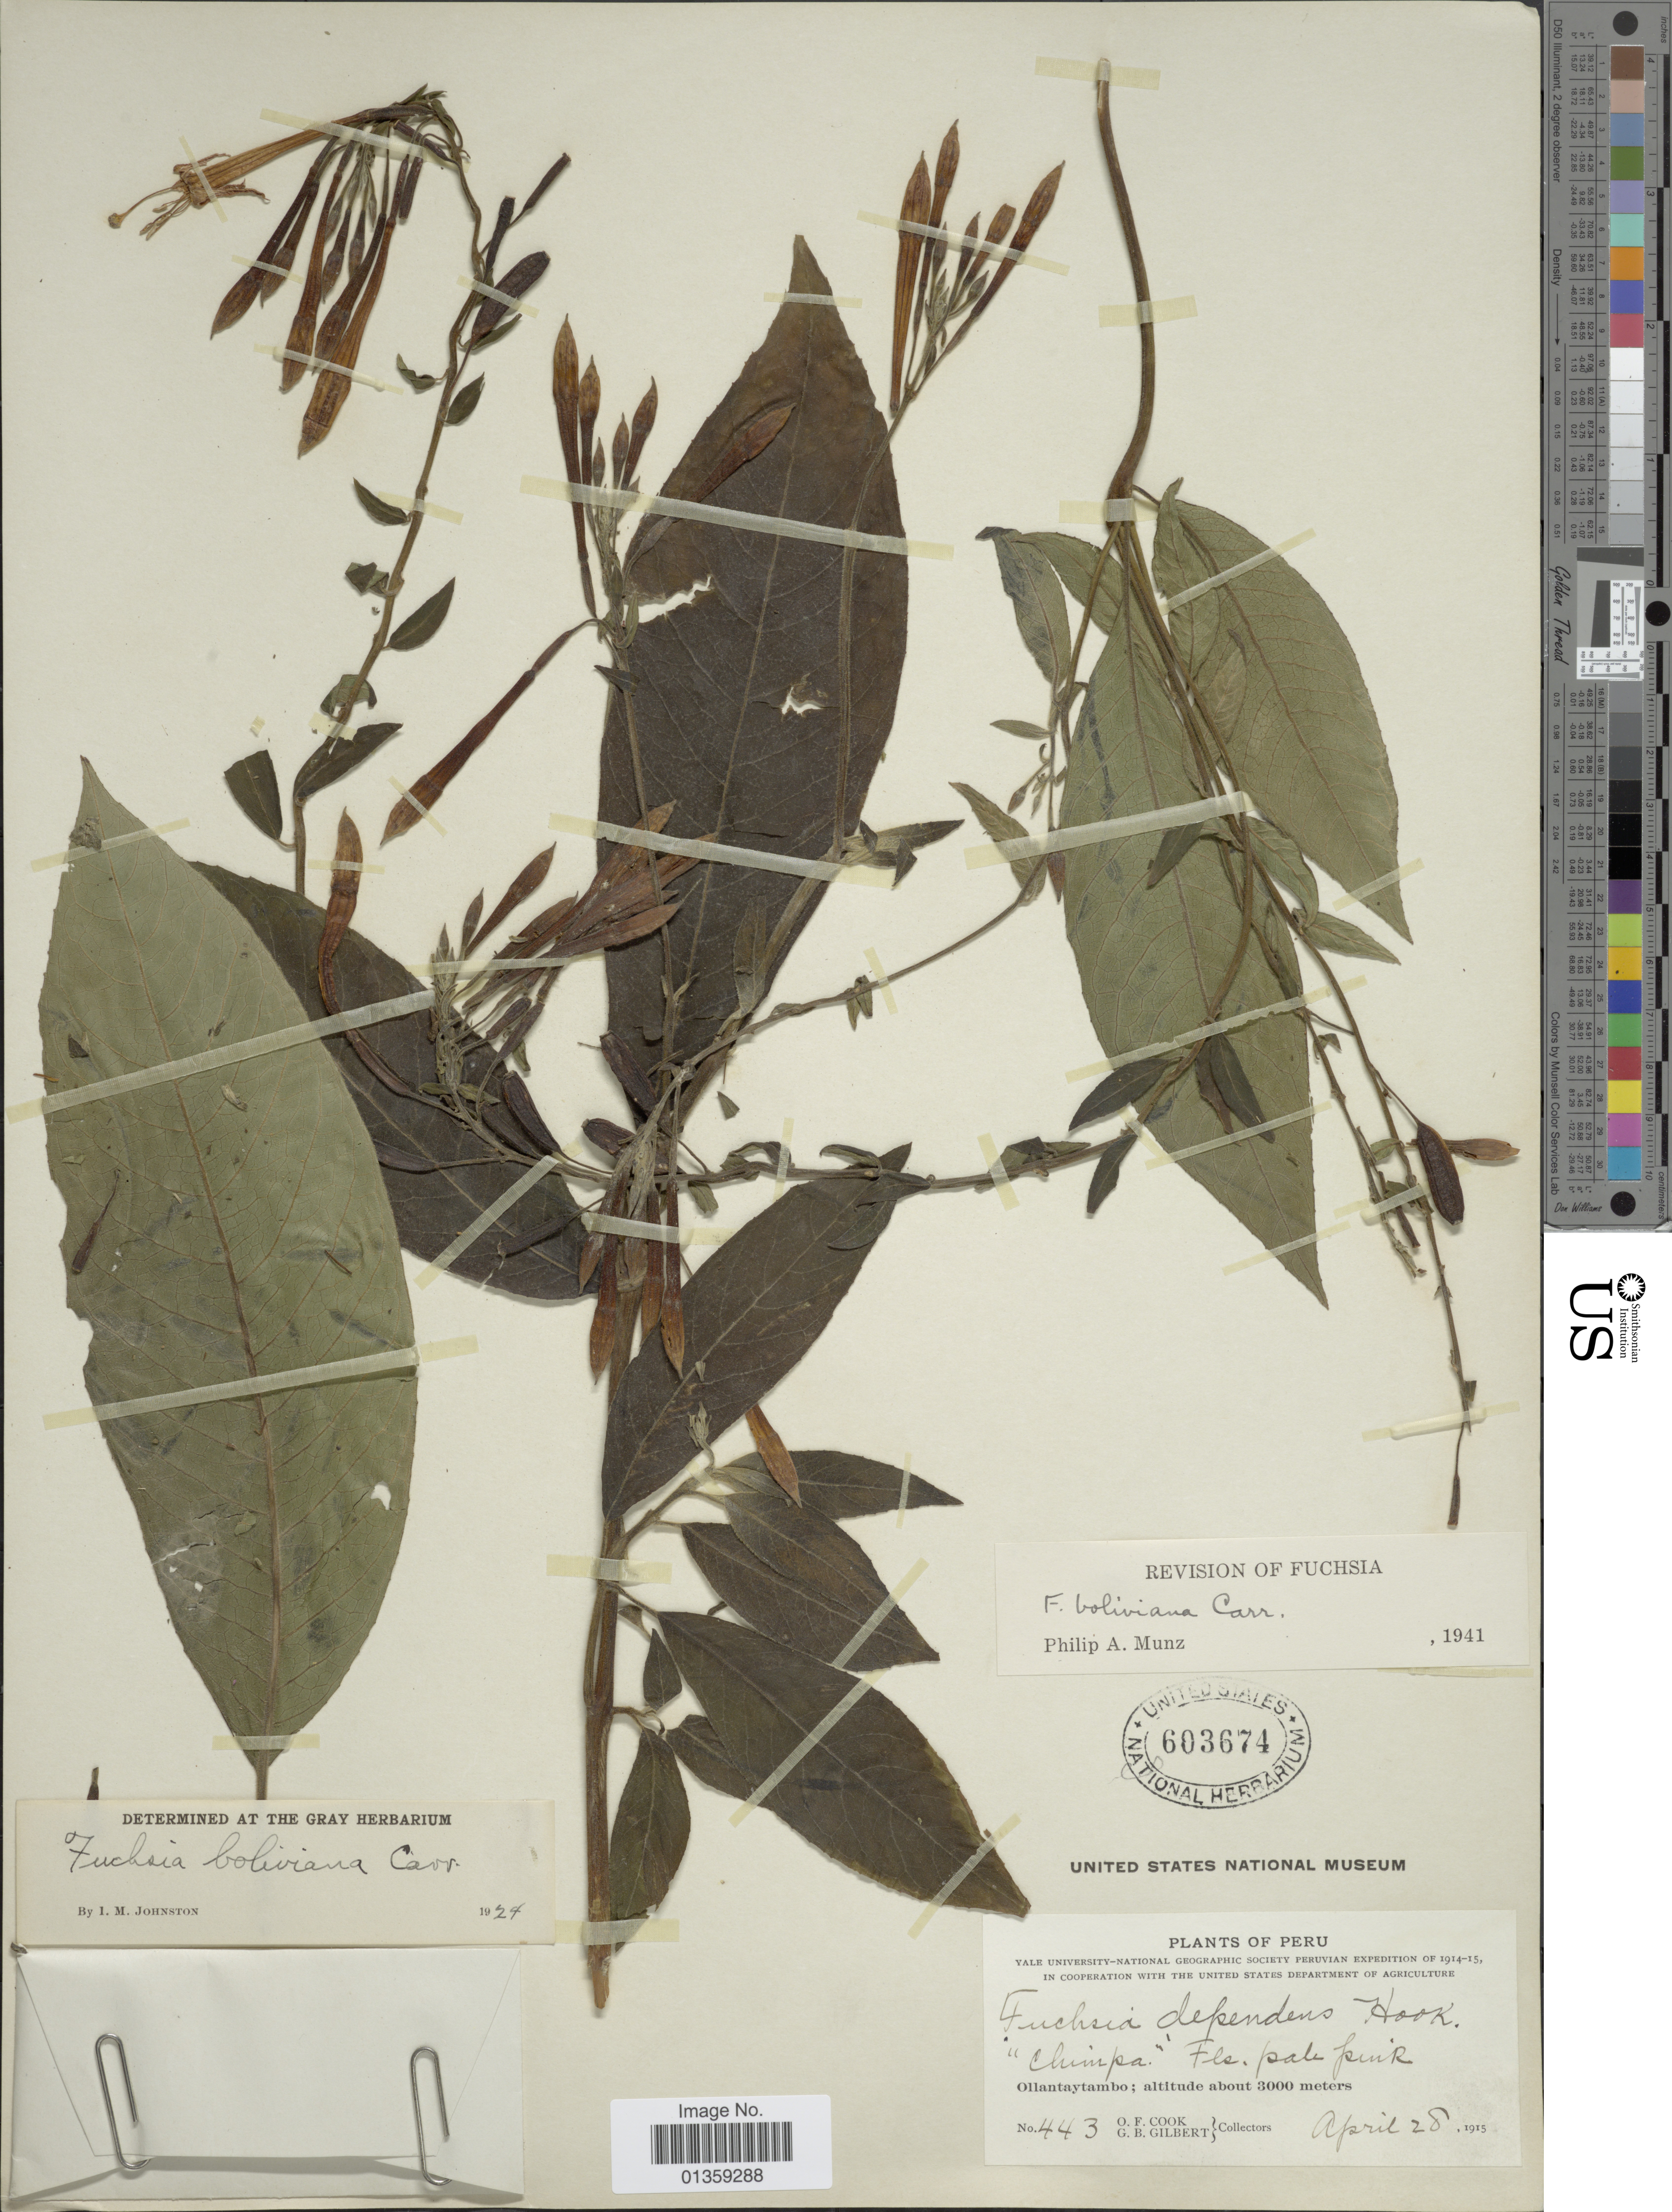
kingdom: Plantae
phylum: Tracheophyta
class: Magnoliopsida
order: Myrtales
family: Onagraceae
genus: Fuchsia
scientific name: Fuchsia boliviana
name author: Carrière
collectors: O. F. Cook & G. B. Gilbert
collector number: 443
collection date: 1915-04-28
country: Peru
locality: Ollantaytambo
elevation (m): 3000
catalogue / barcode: US 603674